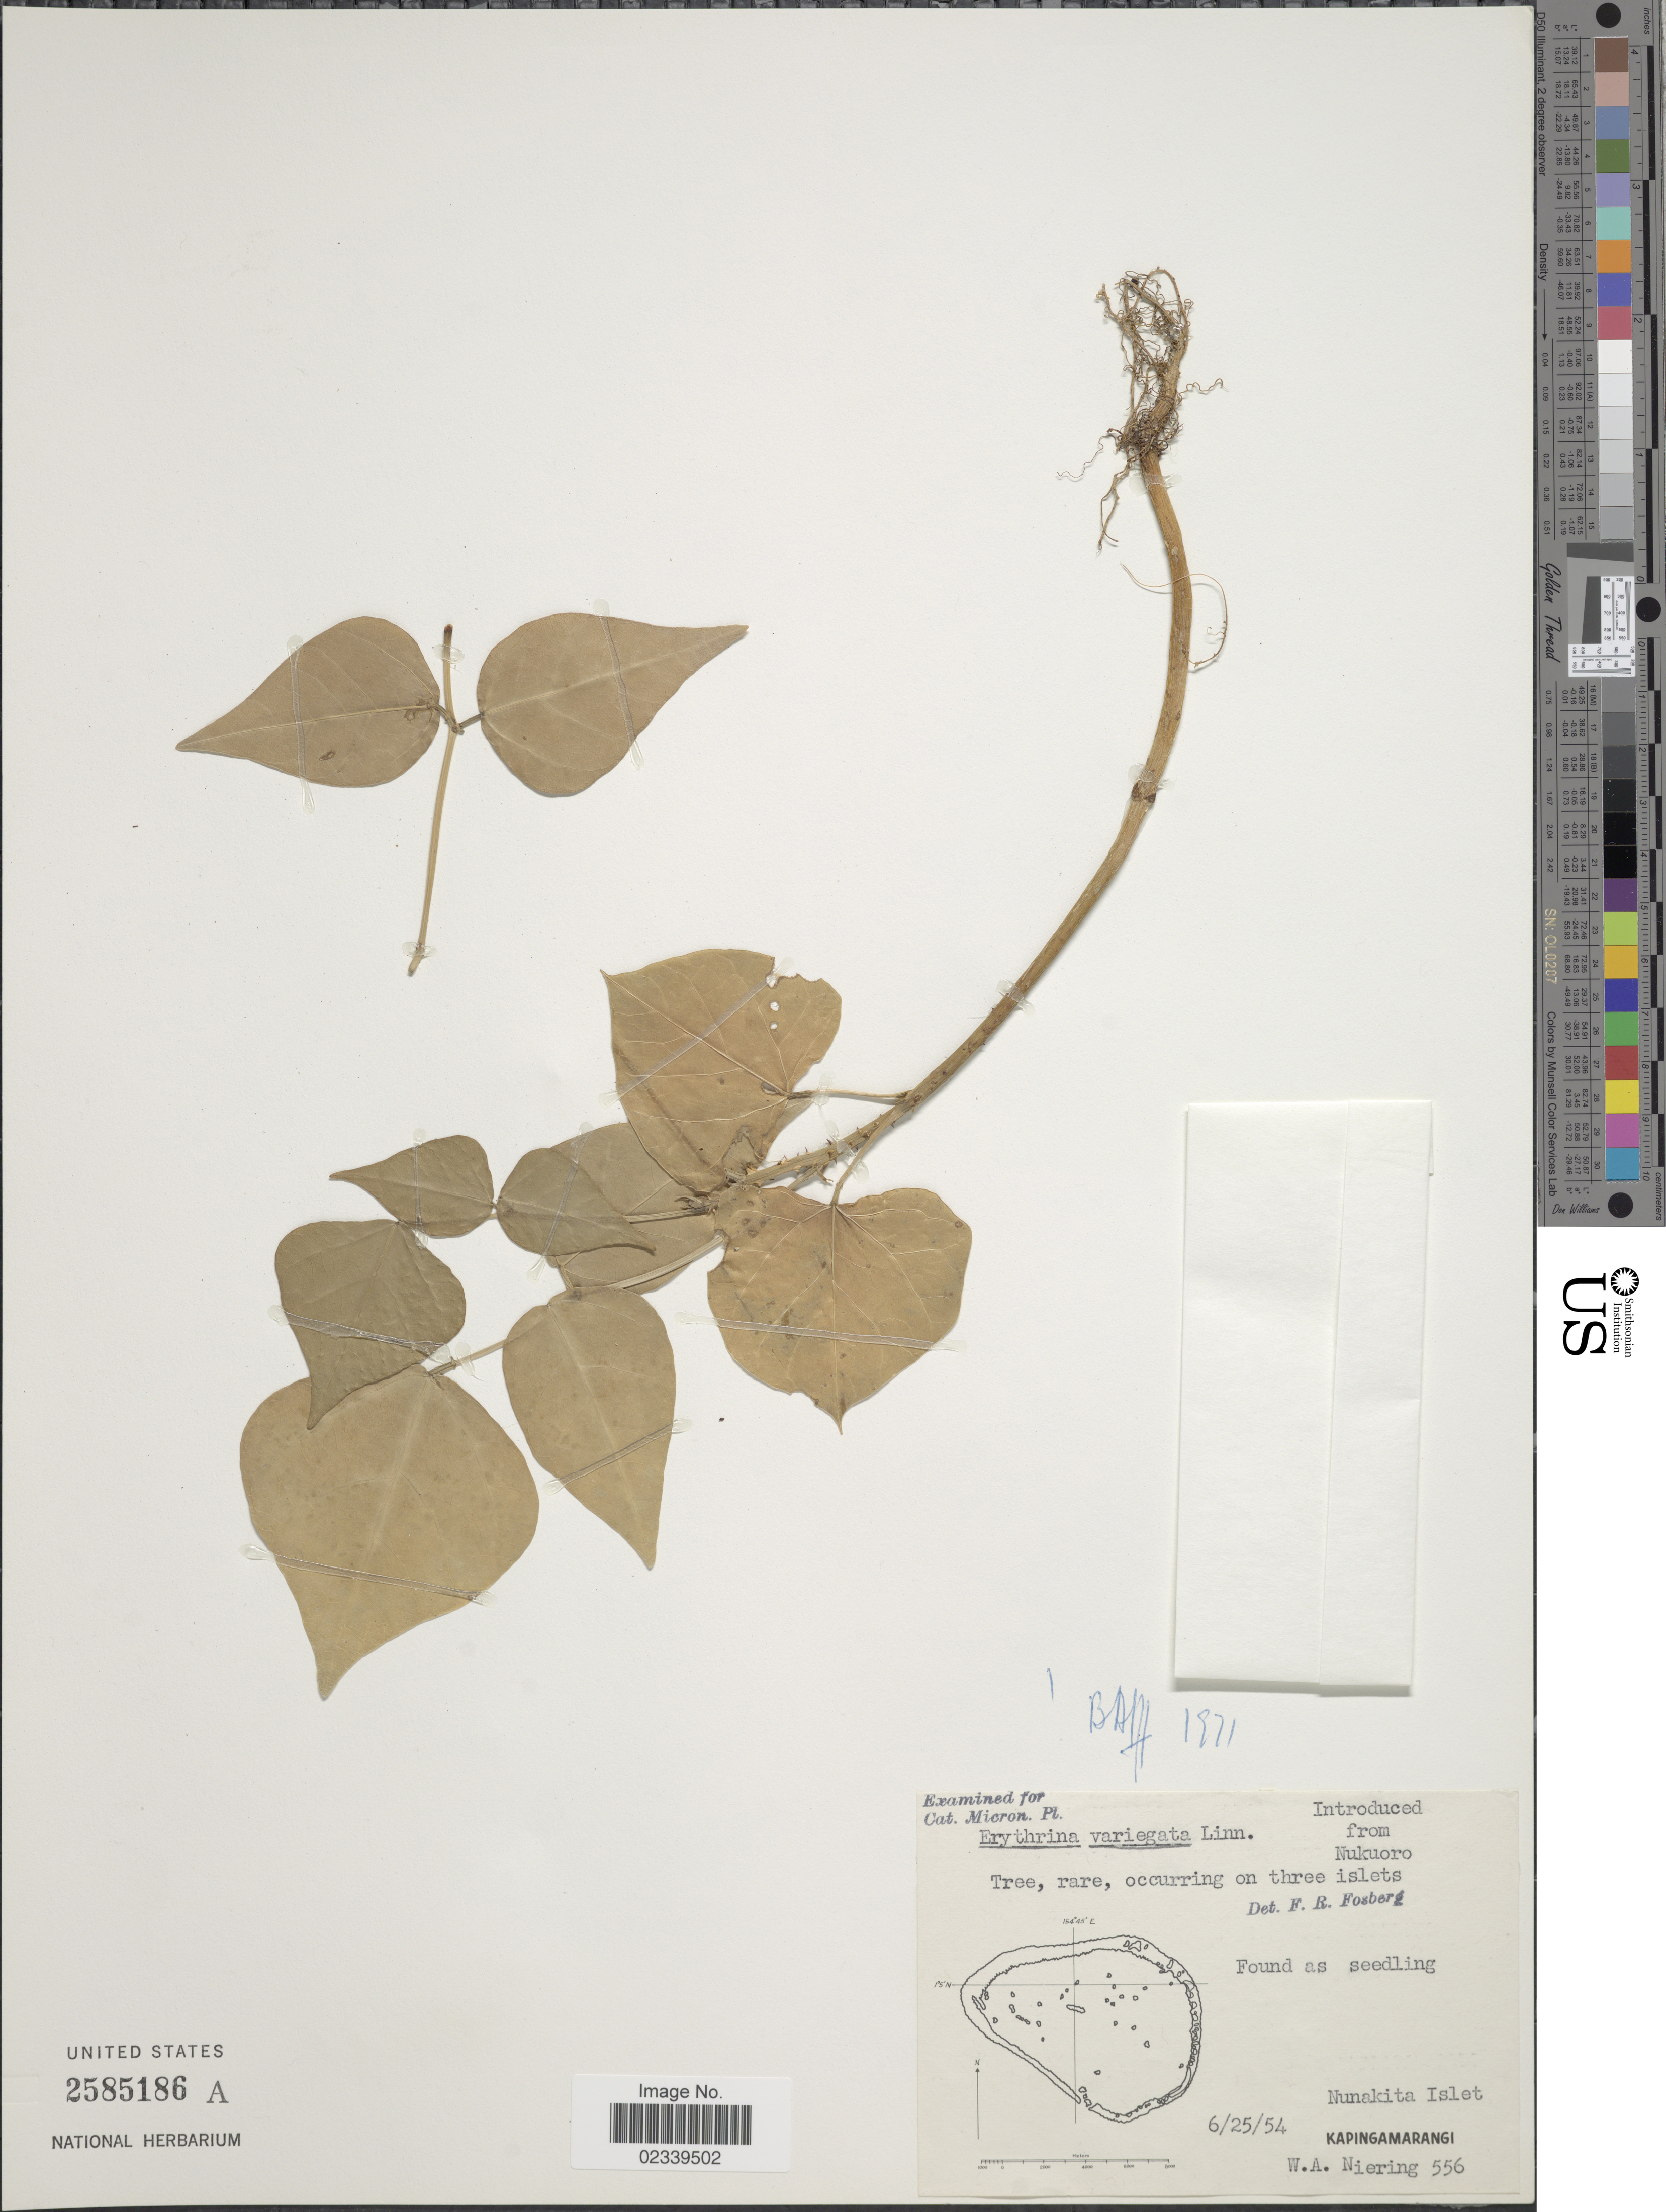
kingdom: Plantae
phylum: Tracheophyta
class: Magnoliopsida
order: Fabales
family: Fabaceae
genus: Erythrina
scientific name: Erythrina variegata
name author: L.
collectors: W. Niering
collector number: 556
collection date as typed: Transcribed d/m/y: 25/6/54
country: Micronesia, Federated States of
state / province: Pohnpei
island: Kapingamarangi Atoll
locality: Nunakita Islet, Kapingamarangi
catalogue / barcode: US 2585186A